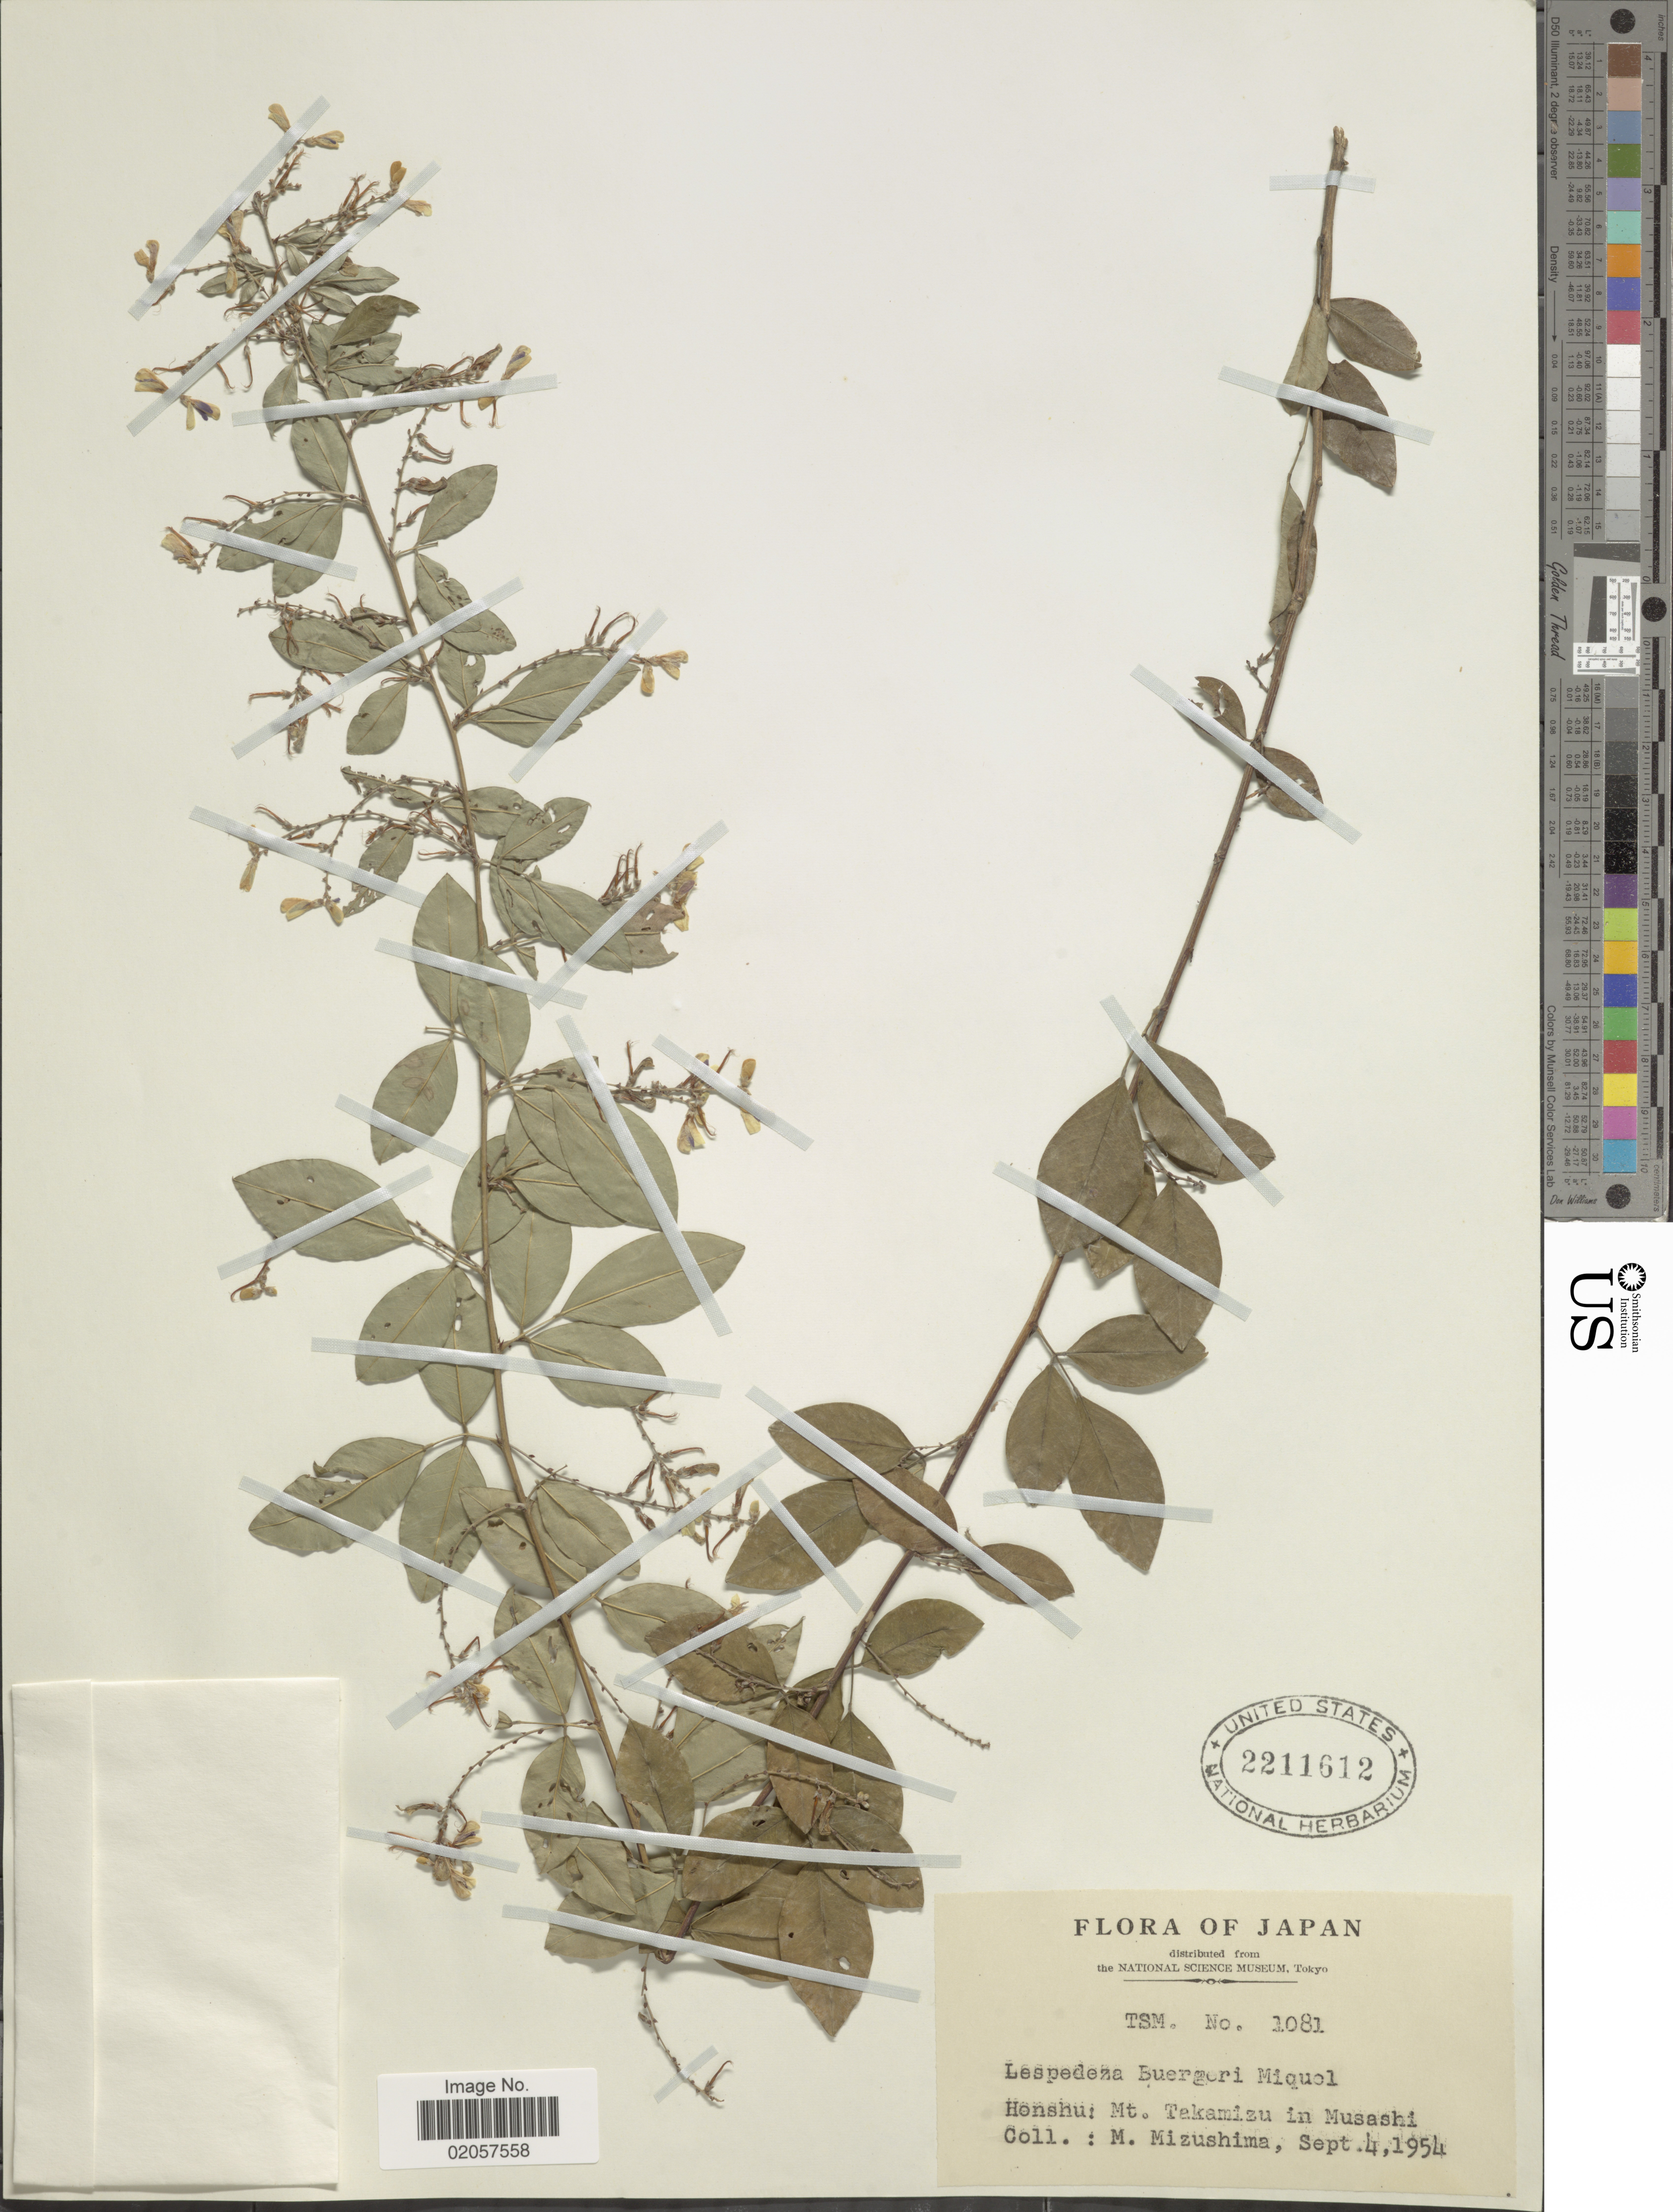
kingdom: Plantae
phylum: Tracheophyta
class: Magnoliopsida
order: Fabales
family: Fabaceae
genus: Lespedeza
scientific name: Lespedeza buergeri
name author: Miq.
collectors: M. Mizushima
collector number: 1081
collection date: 1954-09-04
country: Japan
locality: Japan, Monshu, Mt. Takamizu in Musashi,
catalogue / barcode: US 2211612